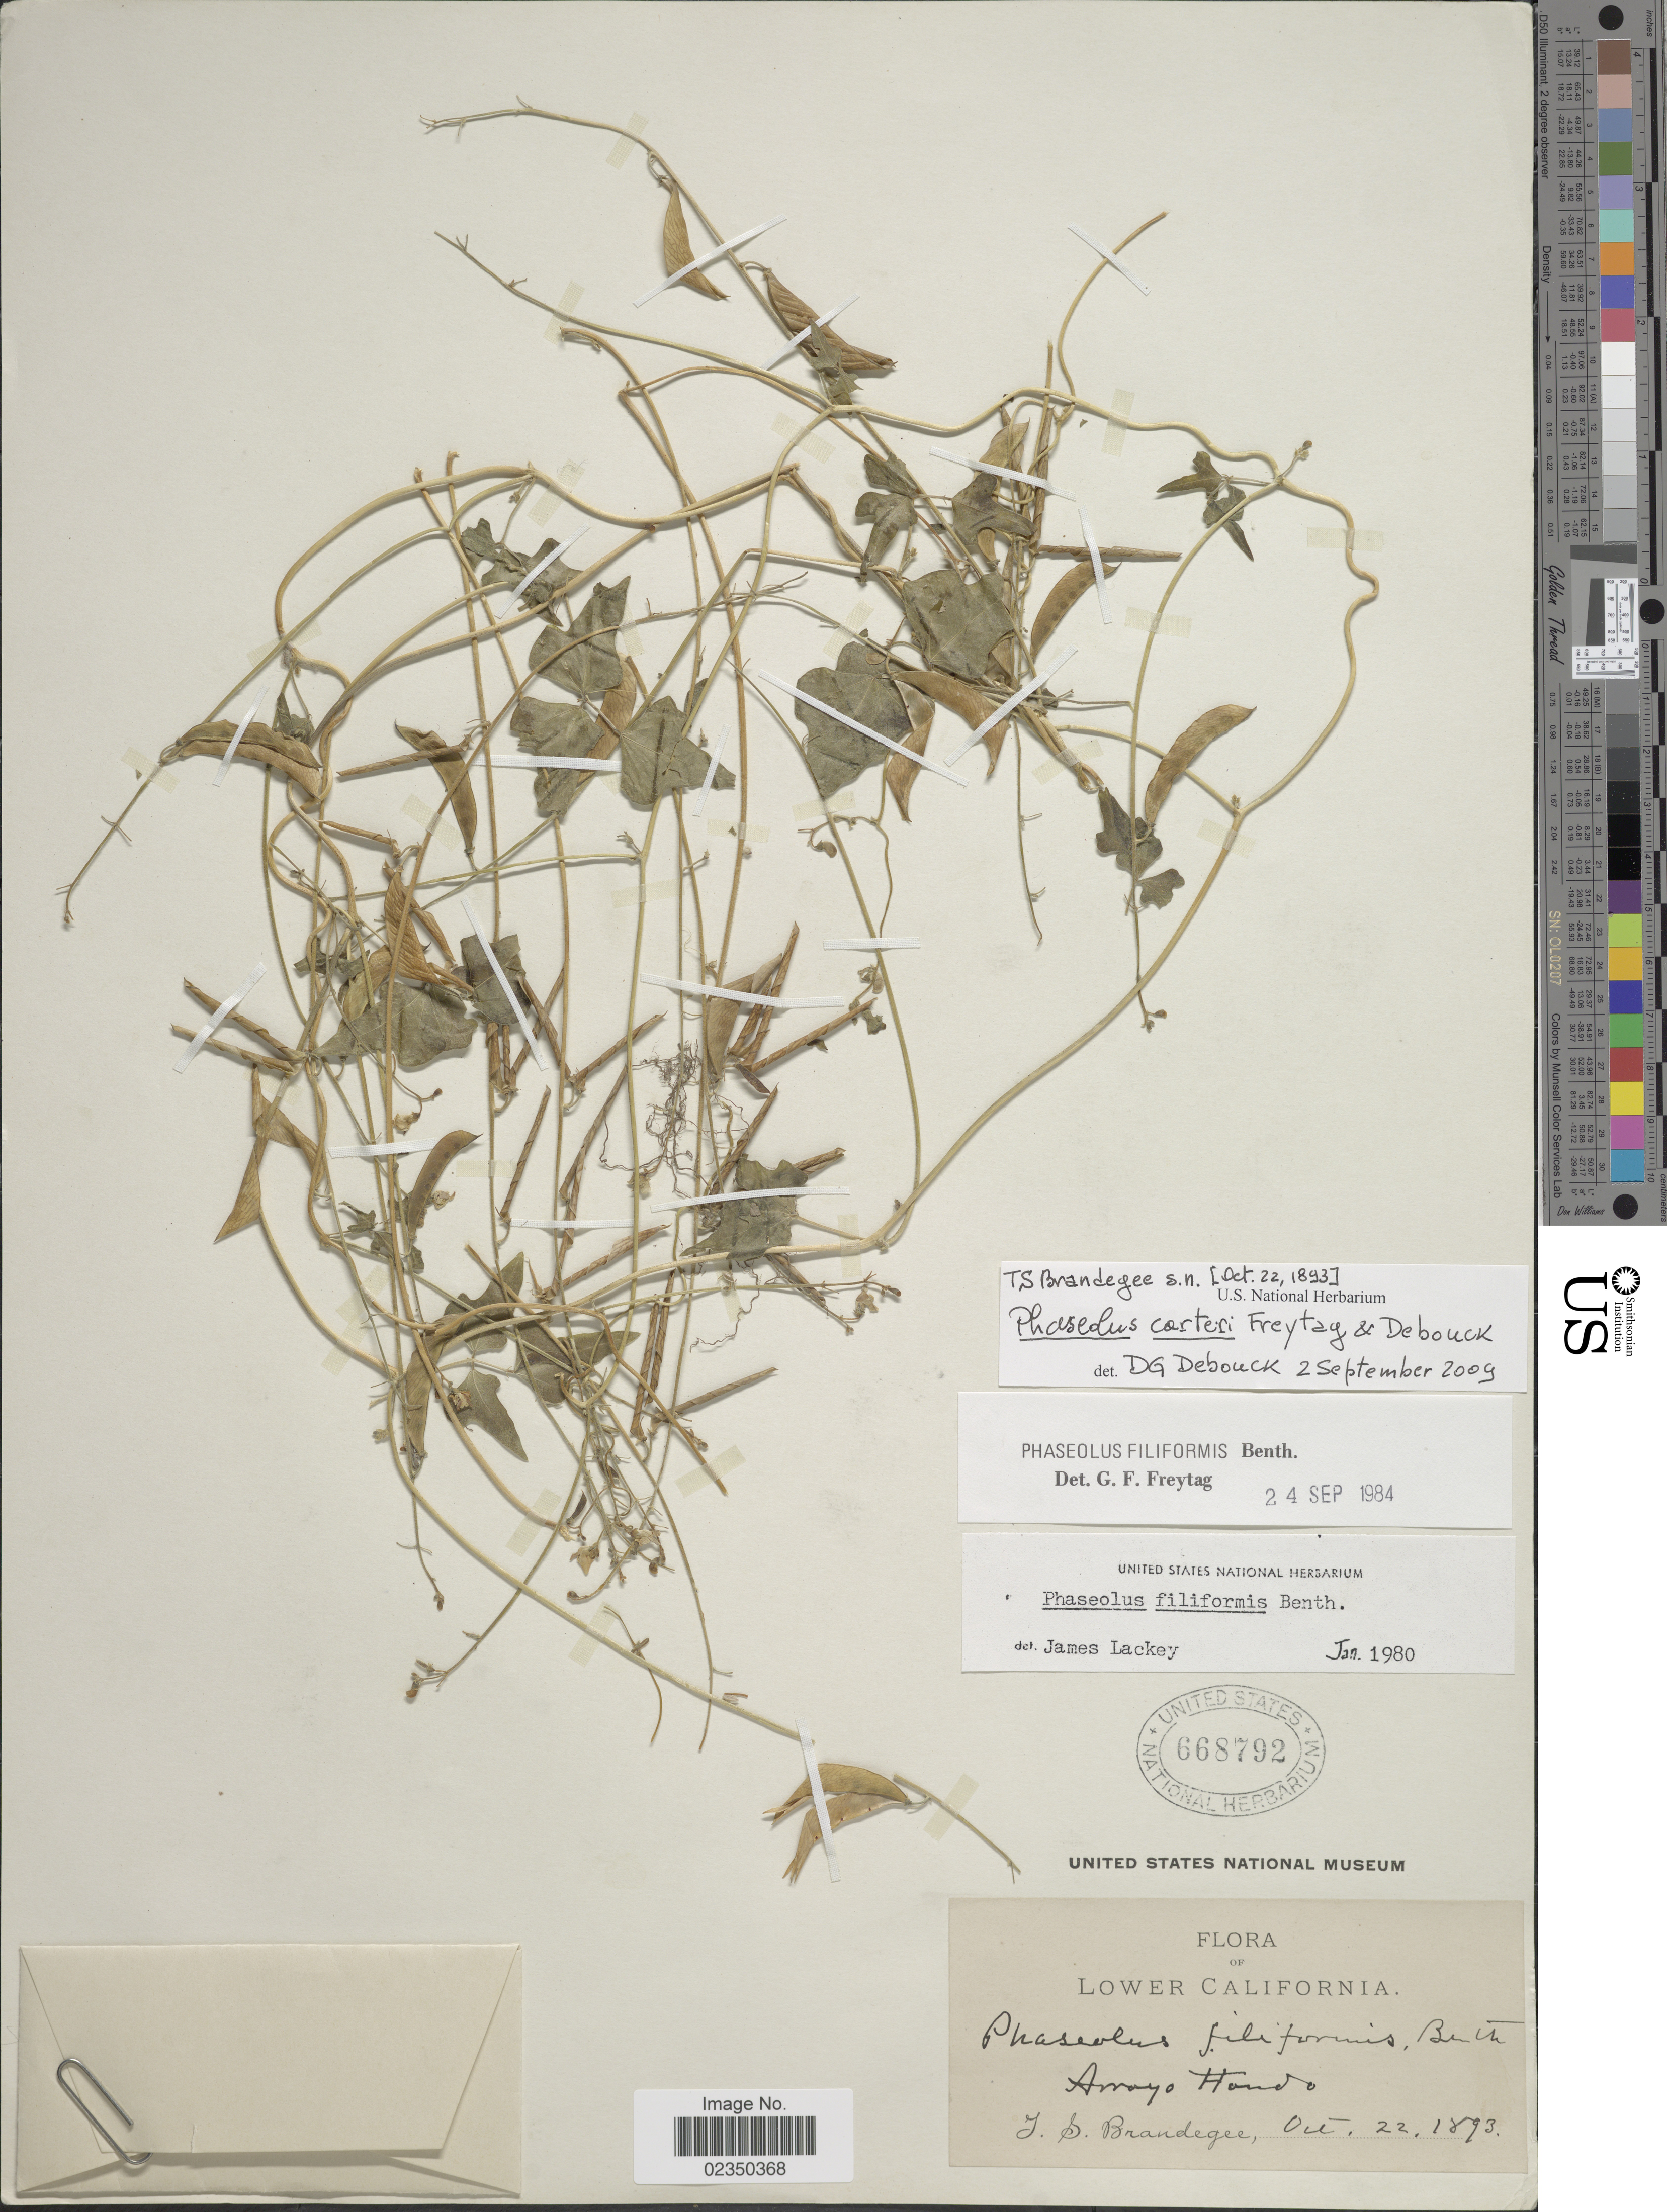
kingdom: Plantae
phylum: Tracheophyta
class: Magnoliopsida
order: Fabales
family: Fabaceae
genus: Phaseolus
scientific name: Phaseolus carteri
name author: Freytag & Debouck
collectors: J. S. Brandegee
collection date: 1893-10-22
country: Mexico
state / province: Baja California Sur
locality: Lower California, Arroyo Hondo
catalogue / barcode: US 668792